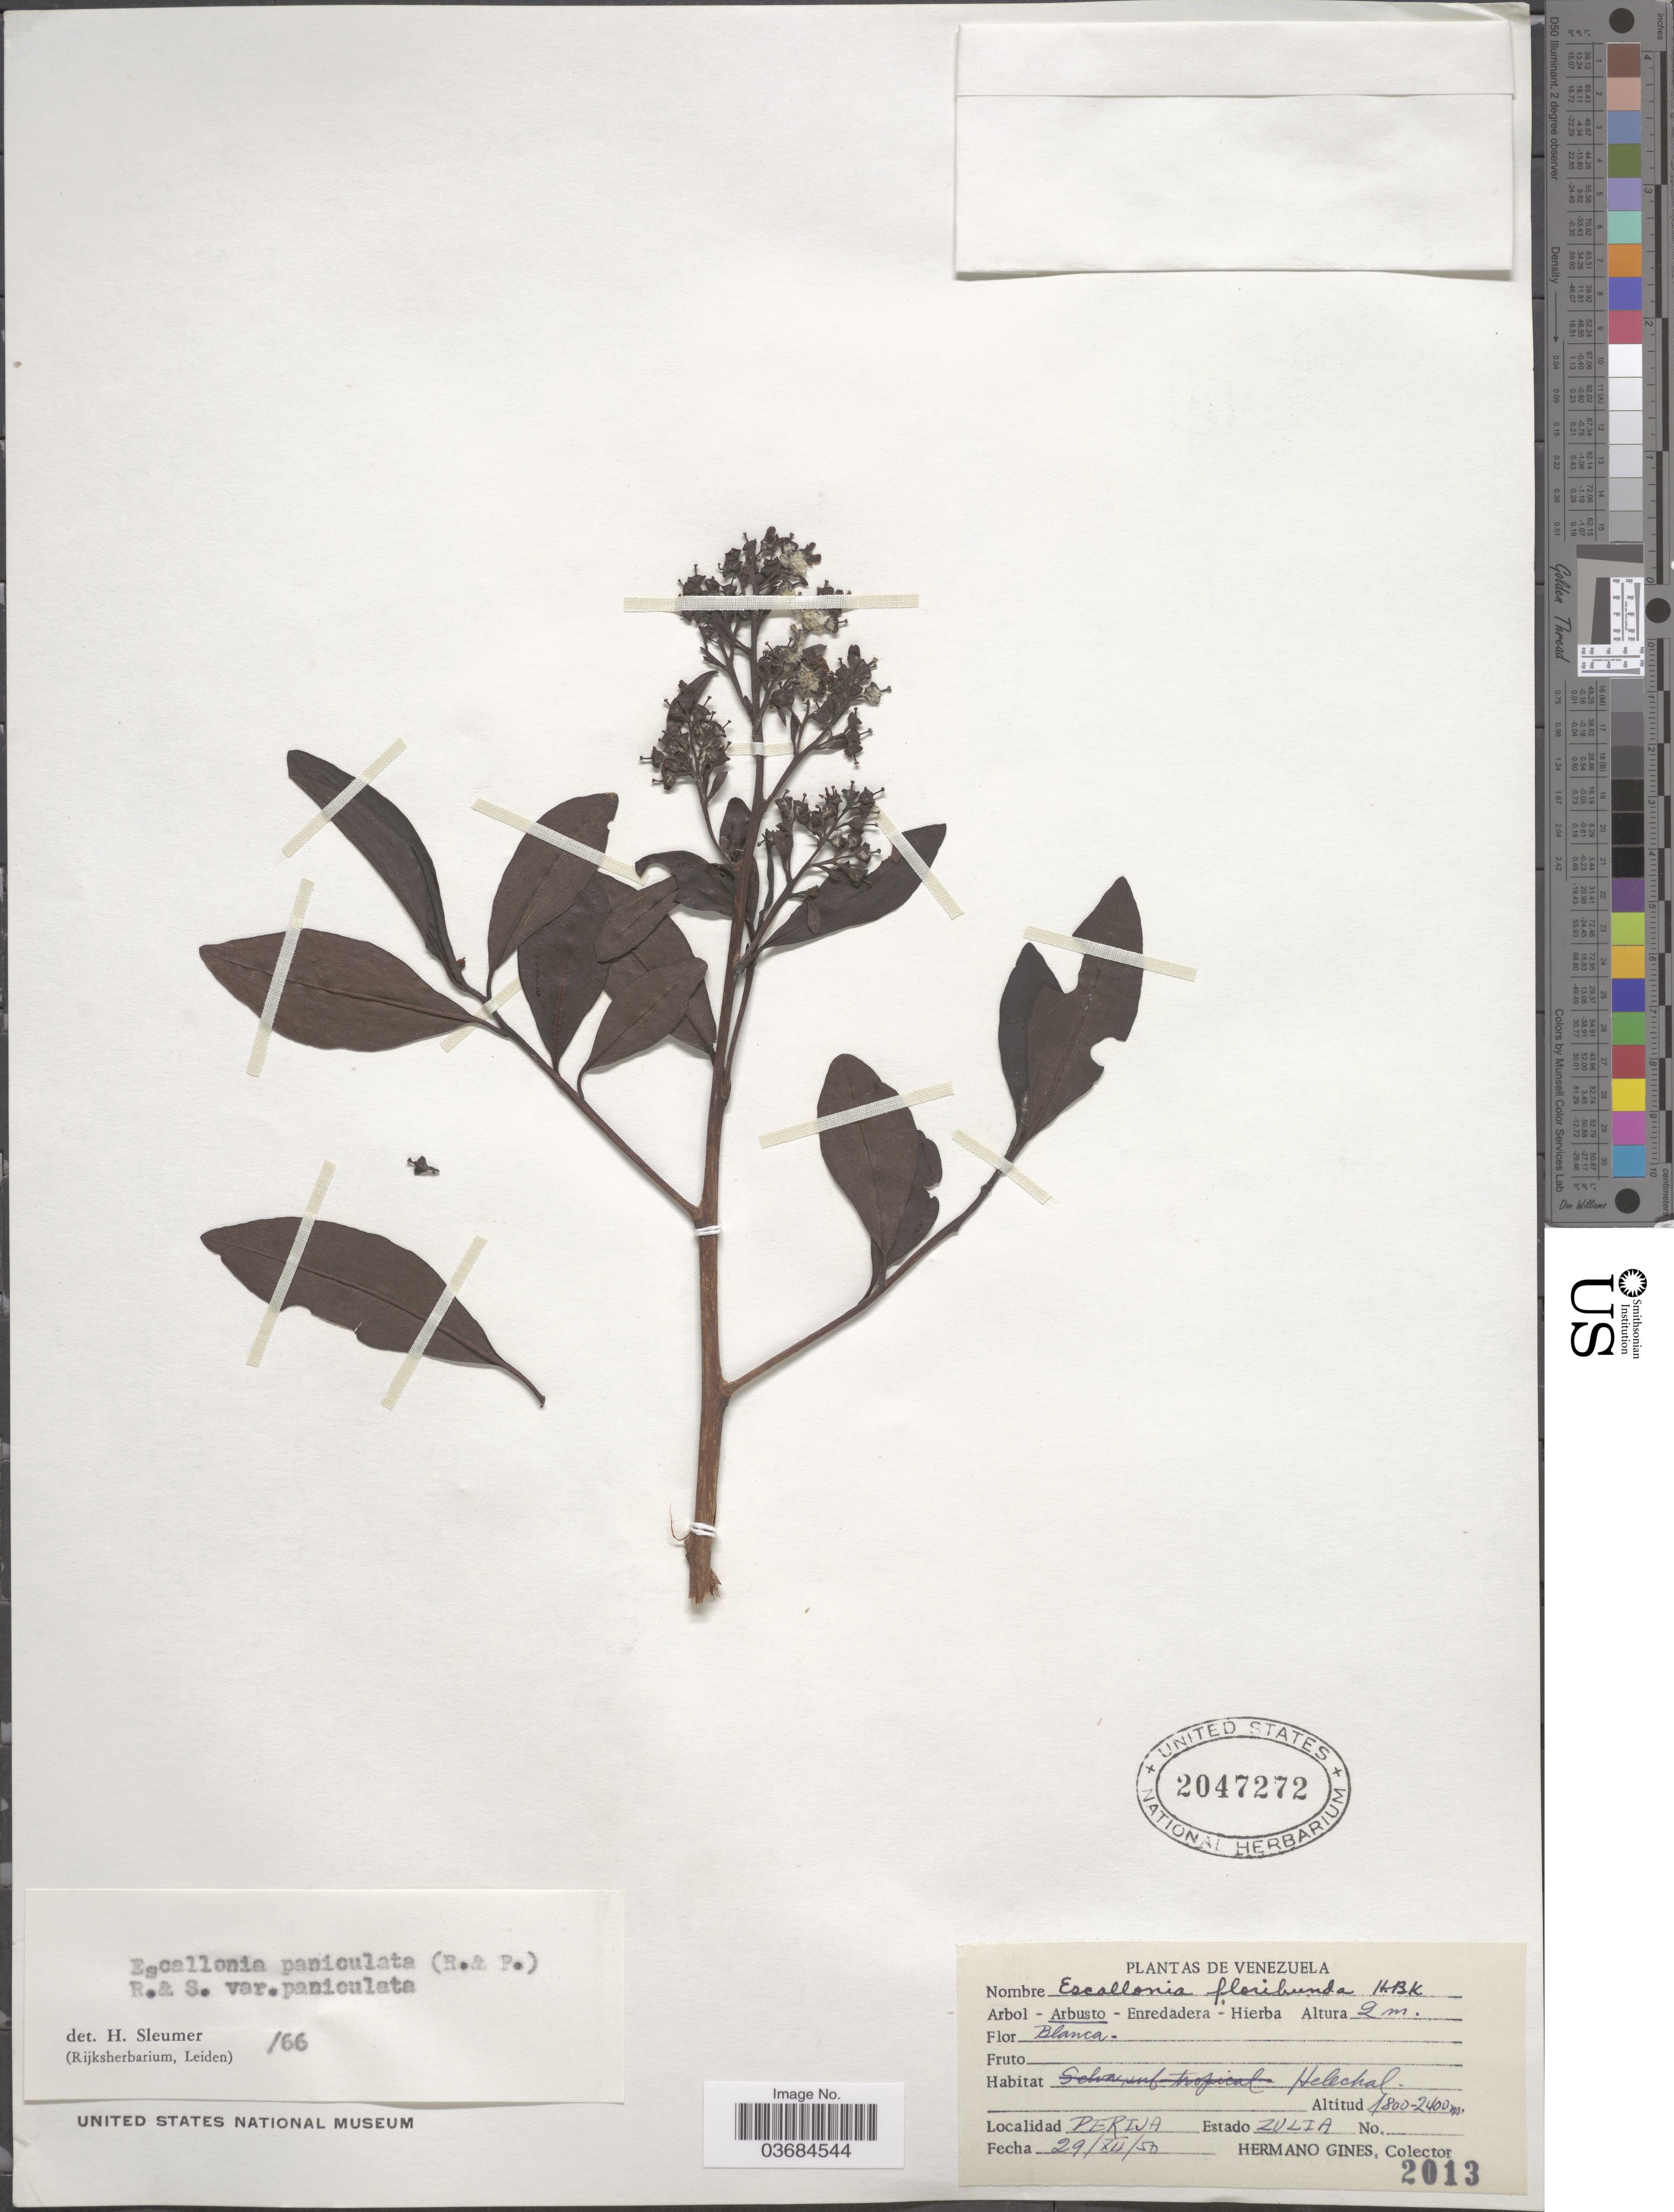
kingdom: Plantae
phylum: Tracheophyta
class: Magnoliopsida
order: Escalloniales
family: Escalloniaceae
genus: Escallonia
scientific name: Escallonia paniculata var. paniculata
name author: (Ruiz & Pav.) Roem. & Schult.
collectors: Bro. Gines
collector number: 2013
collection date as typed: Transcribed d/m/y: 29/12/50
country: Venezuela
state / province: Zulia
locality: Perija.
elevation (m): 1800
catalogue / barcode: US 2047272